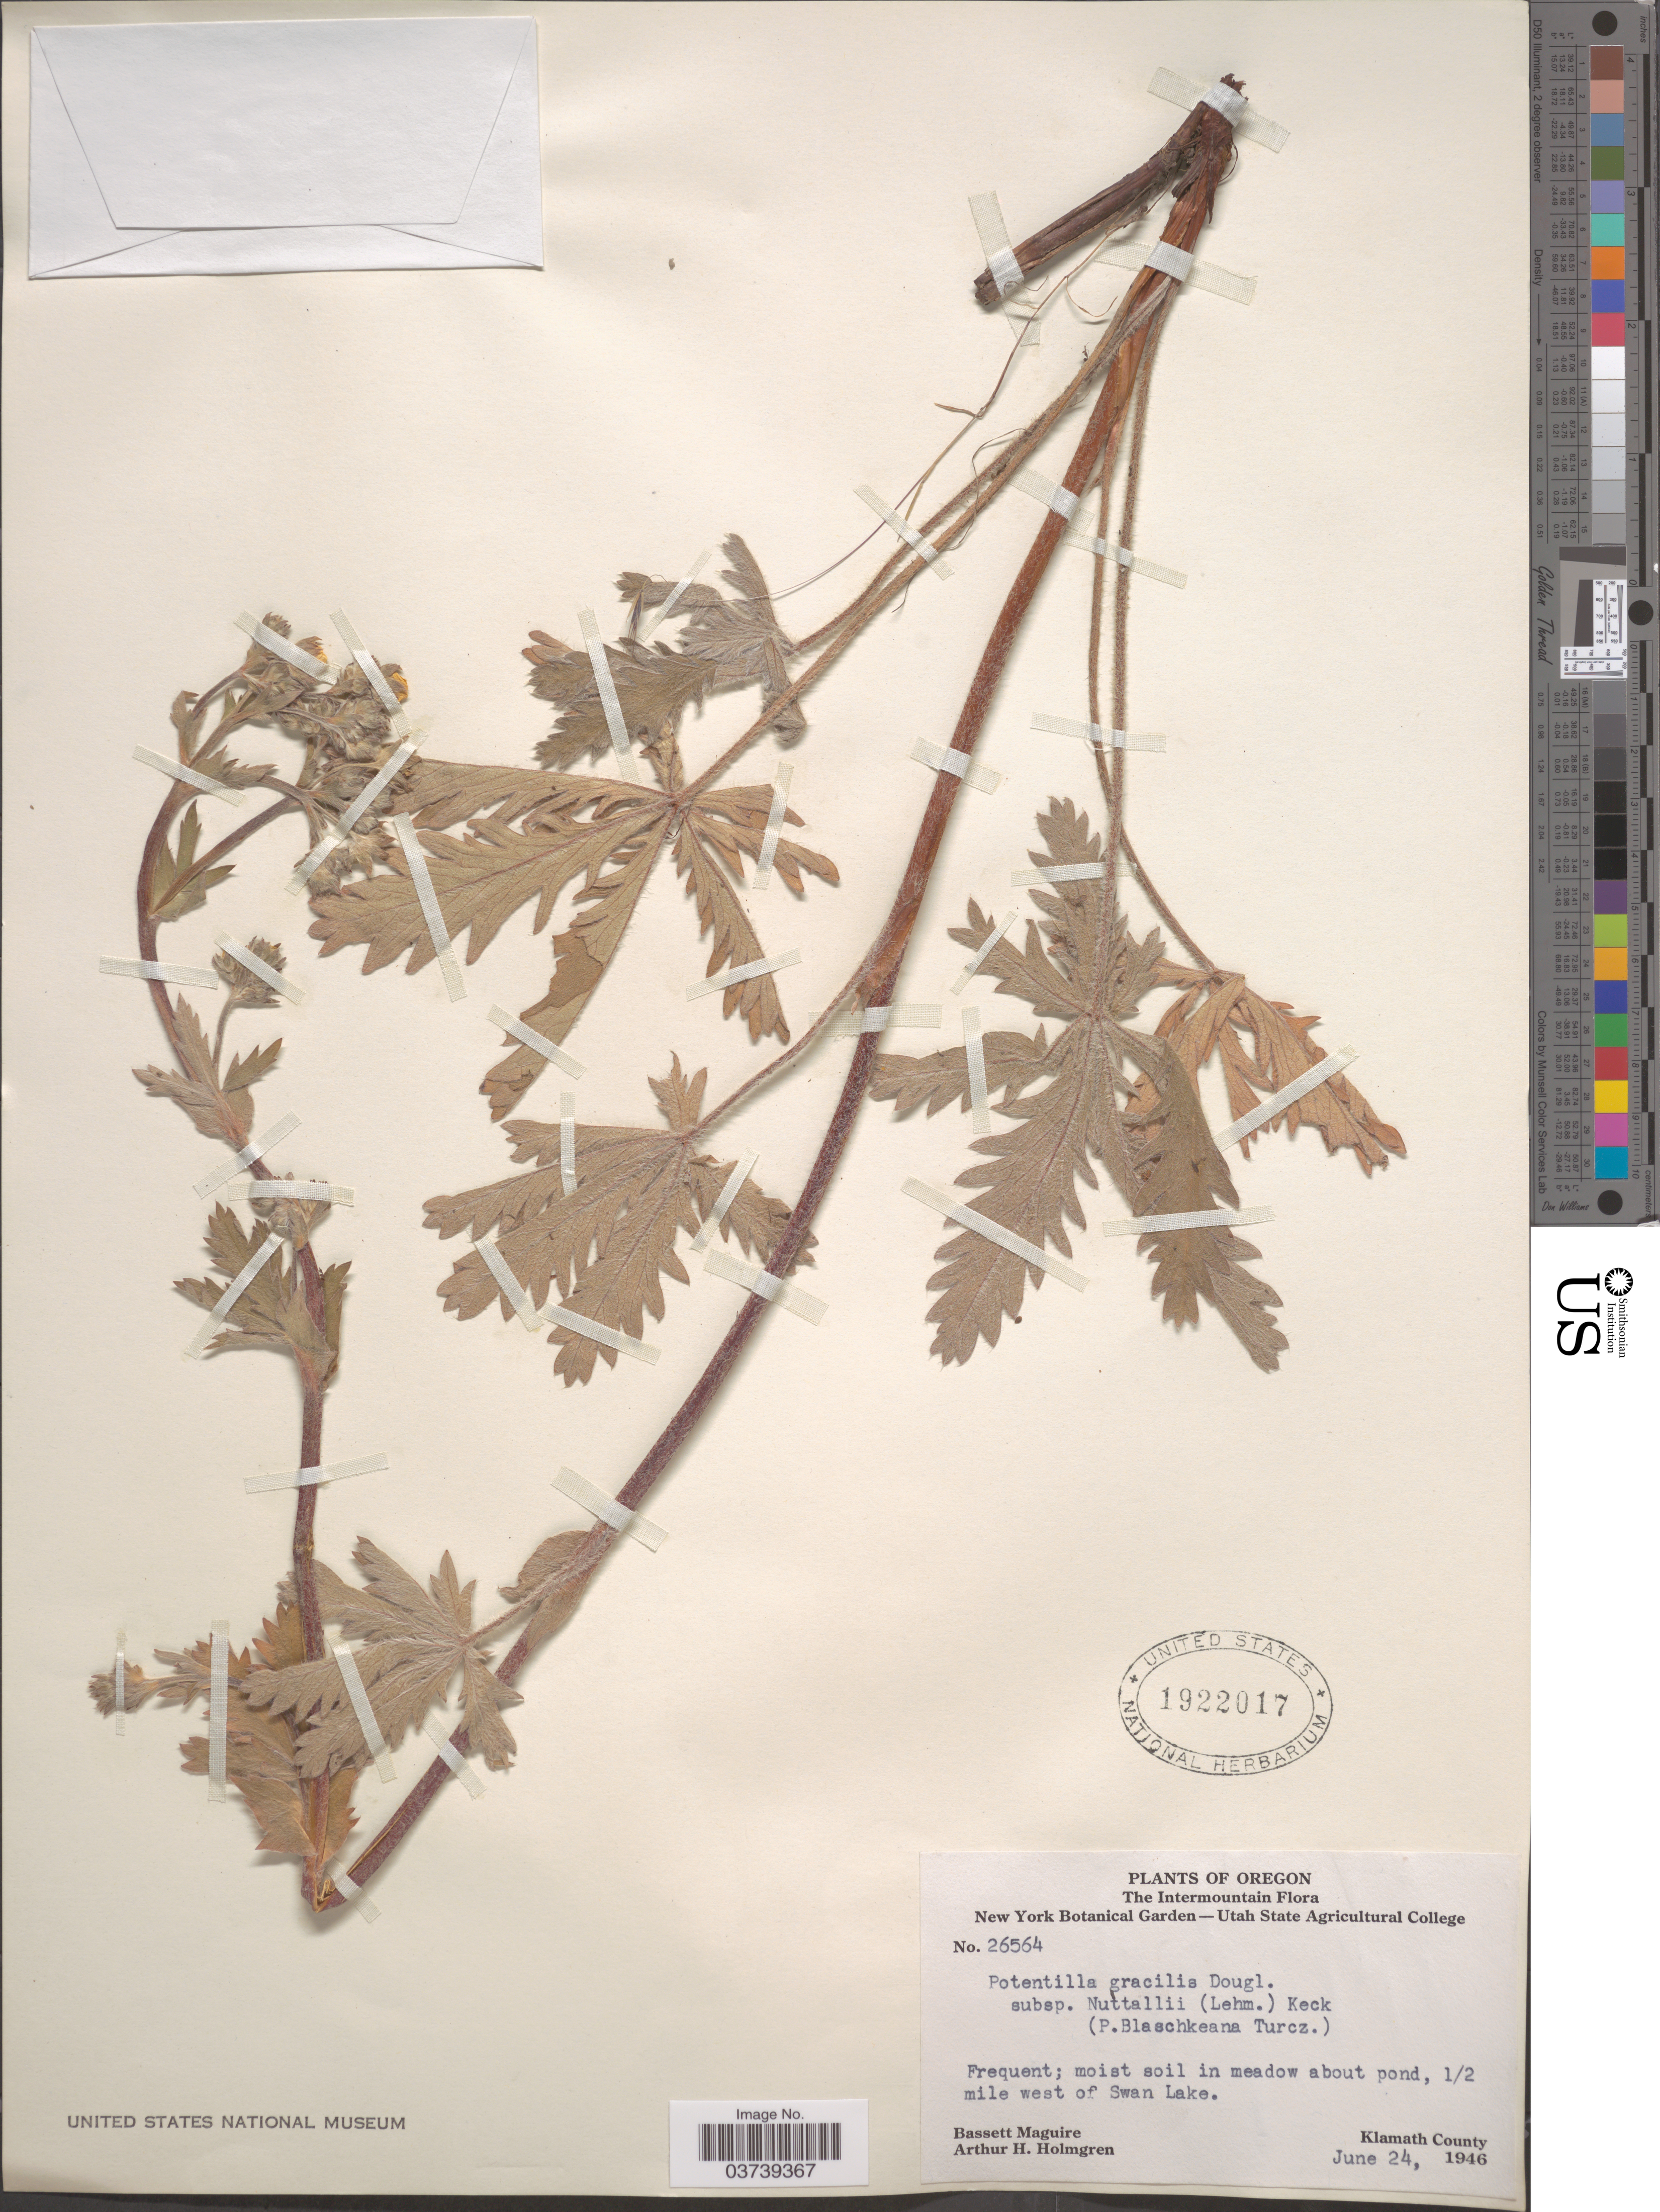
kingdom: Plantae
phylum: Tracheophyta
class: Magnoliopsida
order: Rosales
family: Rosaceae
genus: Potentilla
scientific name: Potentilla gracilis var. fastigiata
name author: (Nutt.) S. Watson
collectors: B. Maguire & A. H. Holmgren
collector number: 26564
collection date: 1946-06-24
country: United States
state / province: Oregon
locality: The Intermountain. Moist soil in meadow about pond, ½ mile west of Swan Lake, Klamath County.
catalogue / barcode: US 1922017